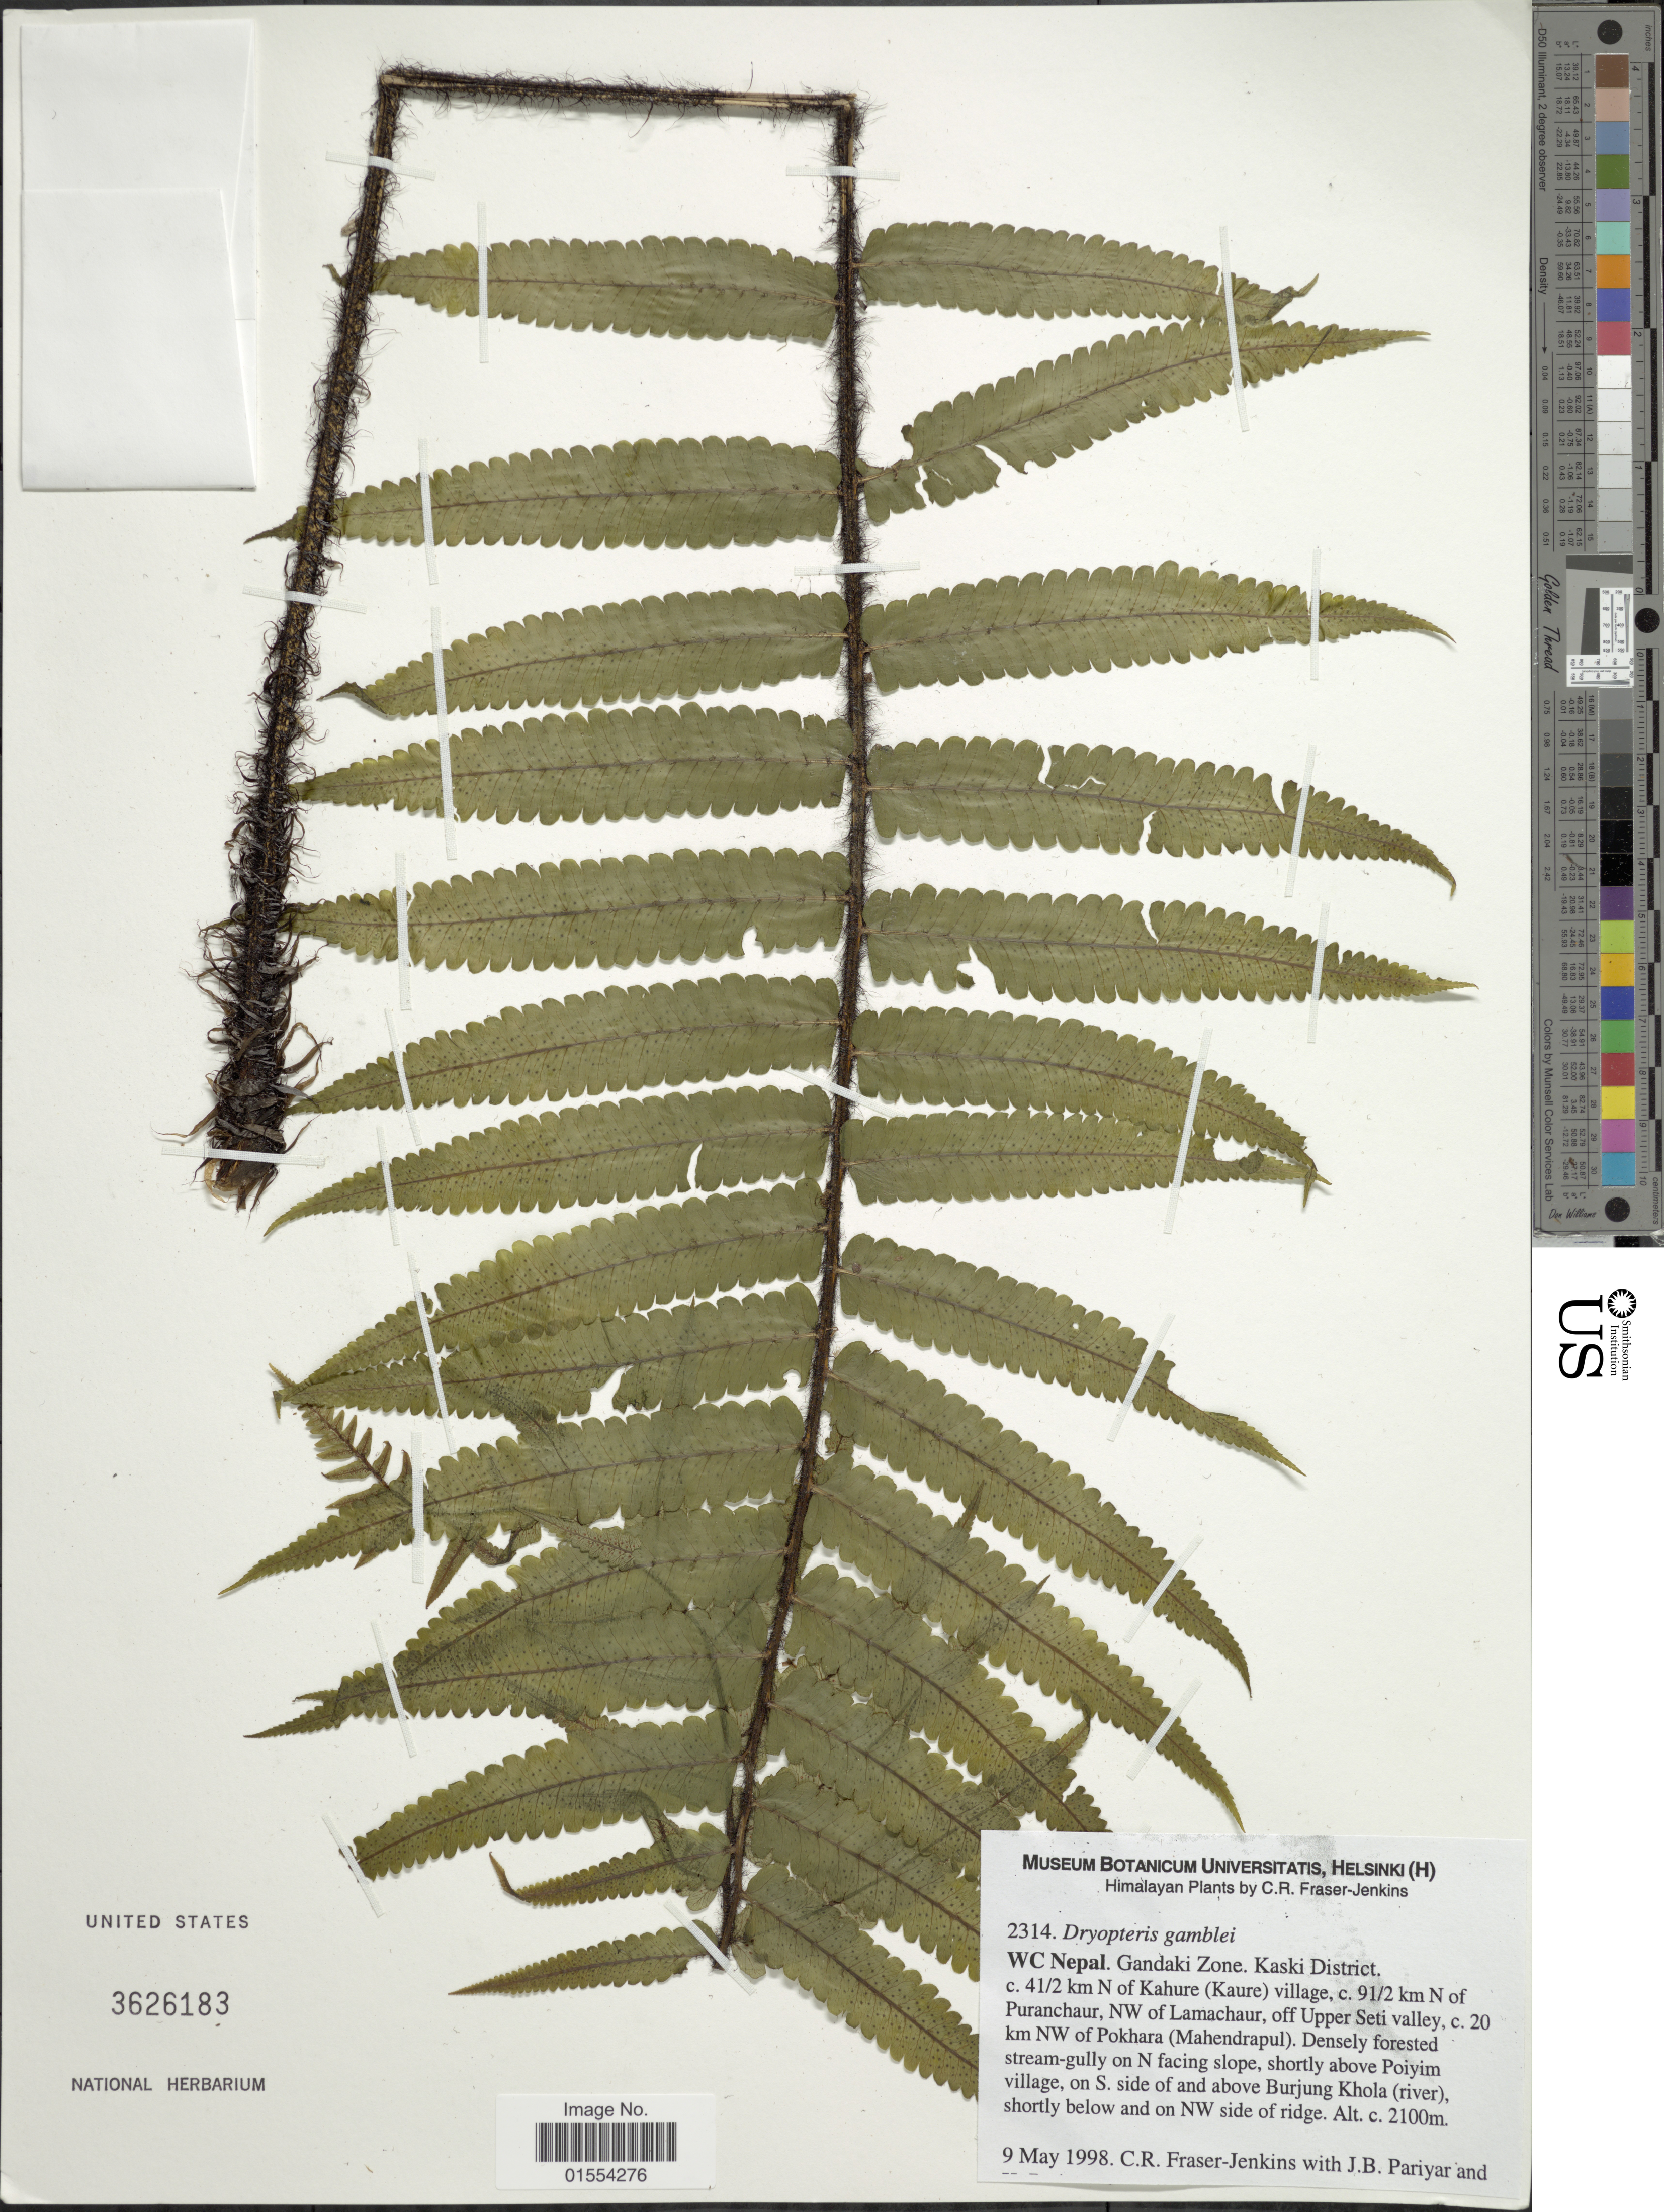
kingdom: Plantae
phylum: Tracheophyta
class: Polypodiopsida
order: Polypodiales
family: Dryopteridaceae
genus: Dryopteris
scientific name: Dryopteris gamblei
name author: (C. Hope) C. Chr.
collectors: C. R. Fraser-Jenkins & J. Pariyar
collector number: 2314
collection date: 1998-05-09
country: Nepal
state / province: Gandaki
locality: WC Nepal . Gandaki Zone. Kaski District c. 4½ km N of Kahure (kaure) village, 9½ km N of Puranchaur, NW of Lamachaur, off Upper Seti Valley, c. 20 km NW of Pokhara (Mahendrapul). Densely forested stream-gully on N facing slope,shortly above Poiyim village, on S. side of and above Burjung Khola (river) shortly below and on NW side of ridge.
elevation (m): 2100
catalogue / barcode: US 3626183